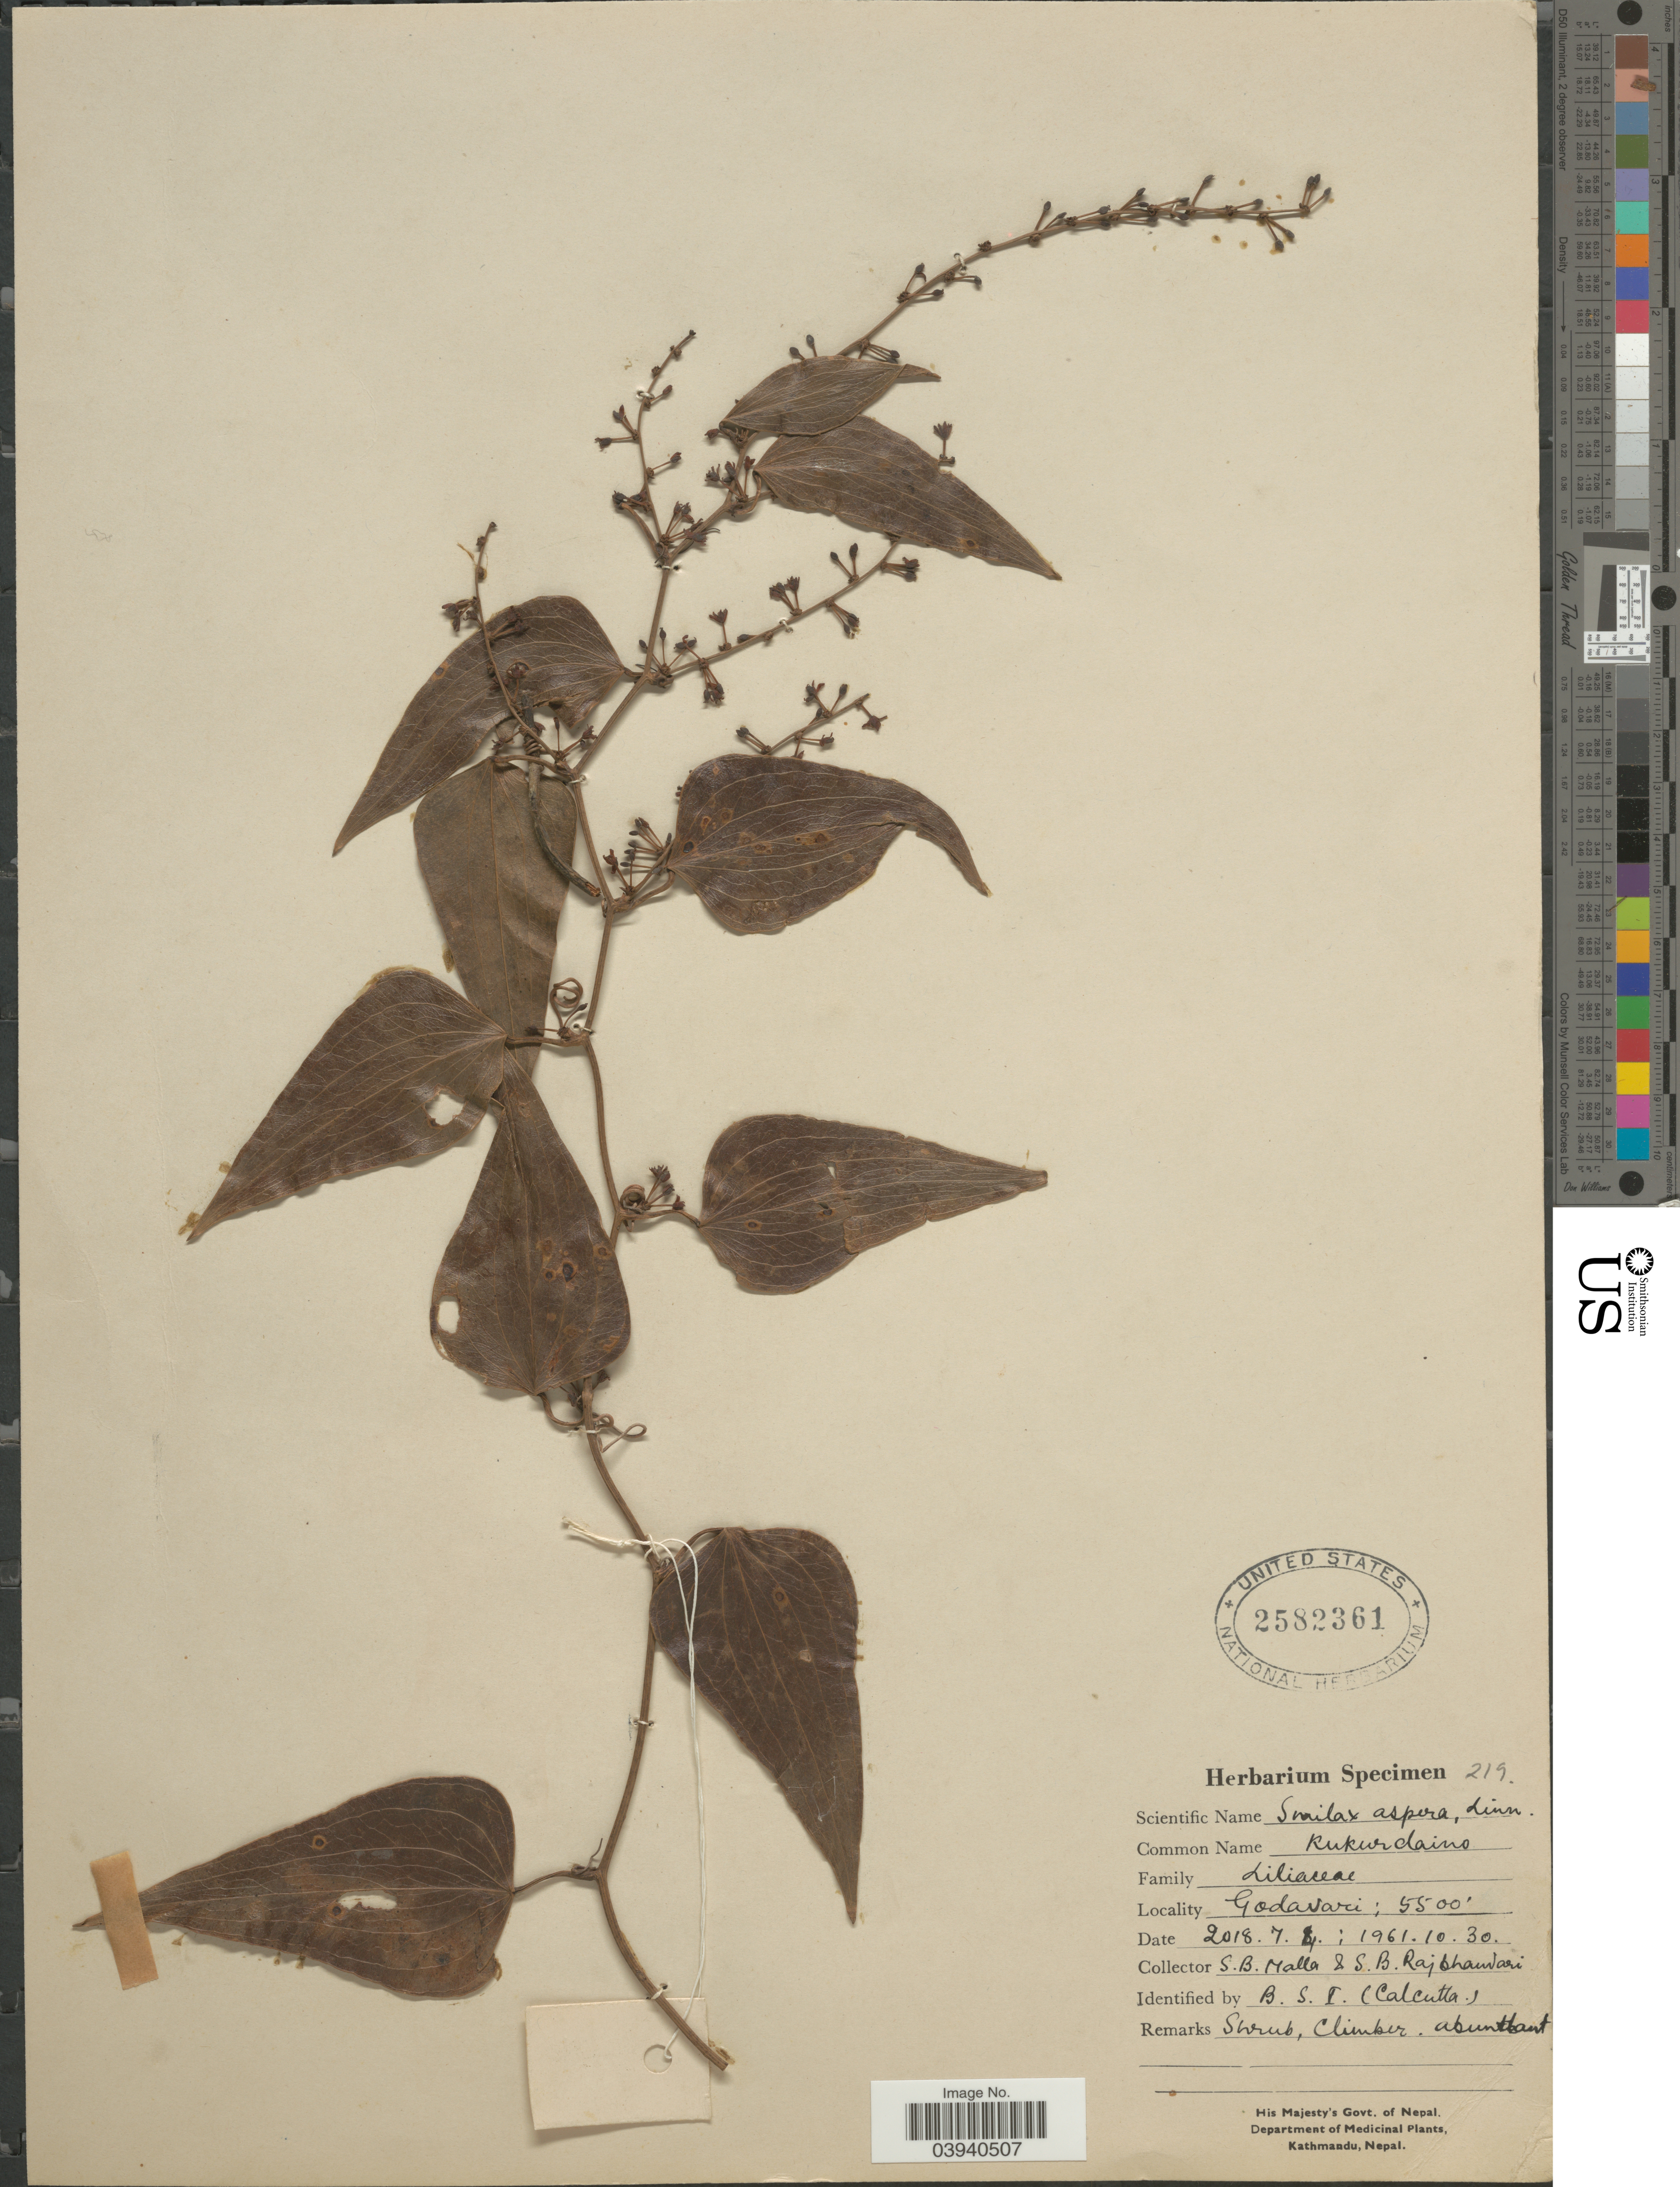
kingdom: Plantae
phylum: Tracheophyta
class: Liliopsida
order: Liliales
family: Smilacaceae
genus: Smilax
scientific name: Smilax aspera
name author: L.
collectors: S. Malla & S. Rajbhaudari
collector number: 219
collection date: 1961-10-30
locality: Godavari.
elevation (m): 1676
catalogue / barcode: US 2582361